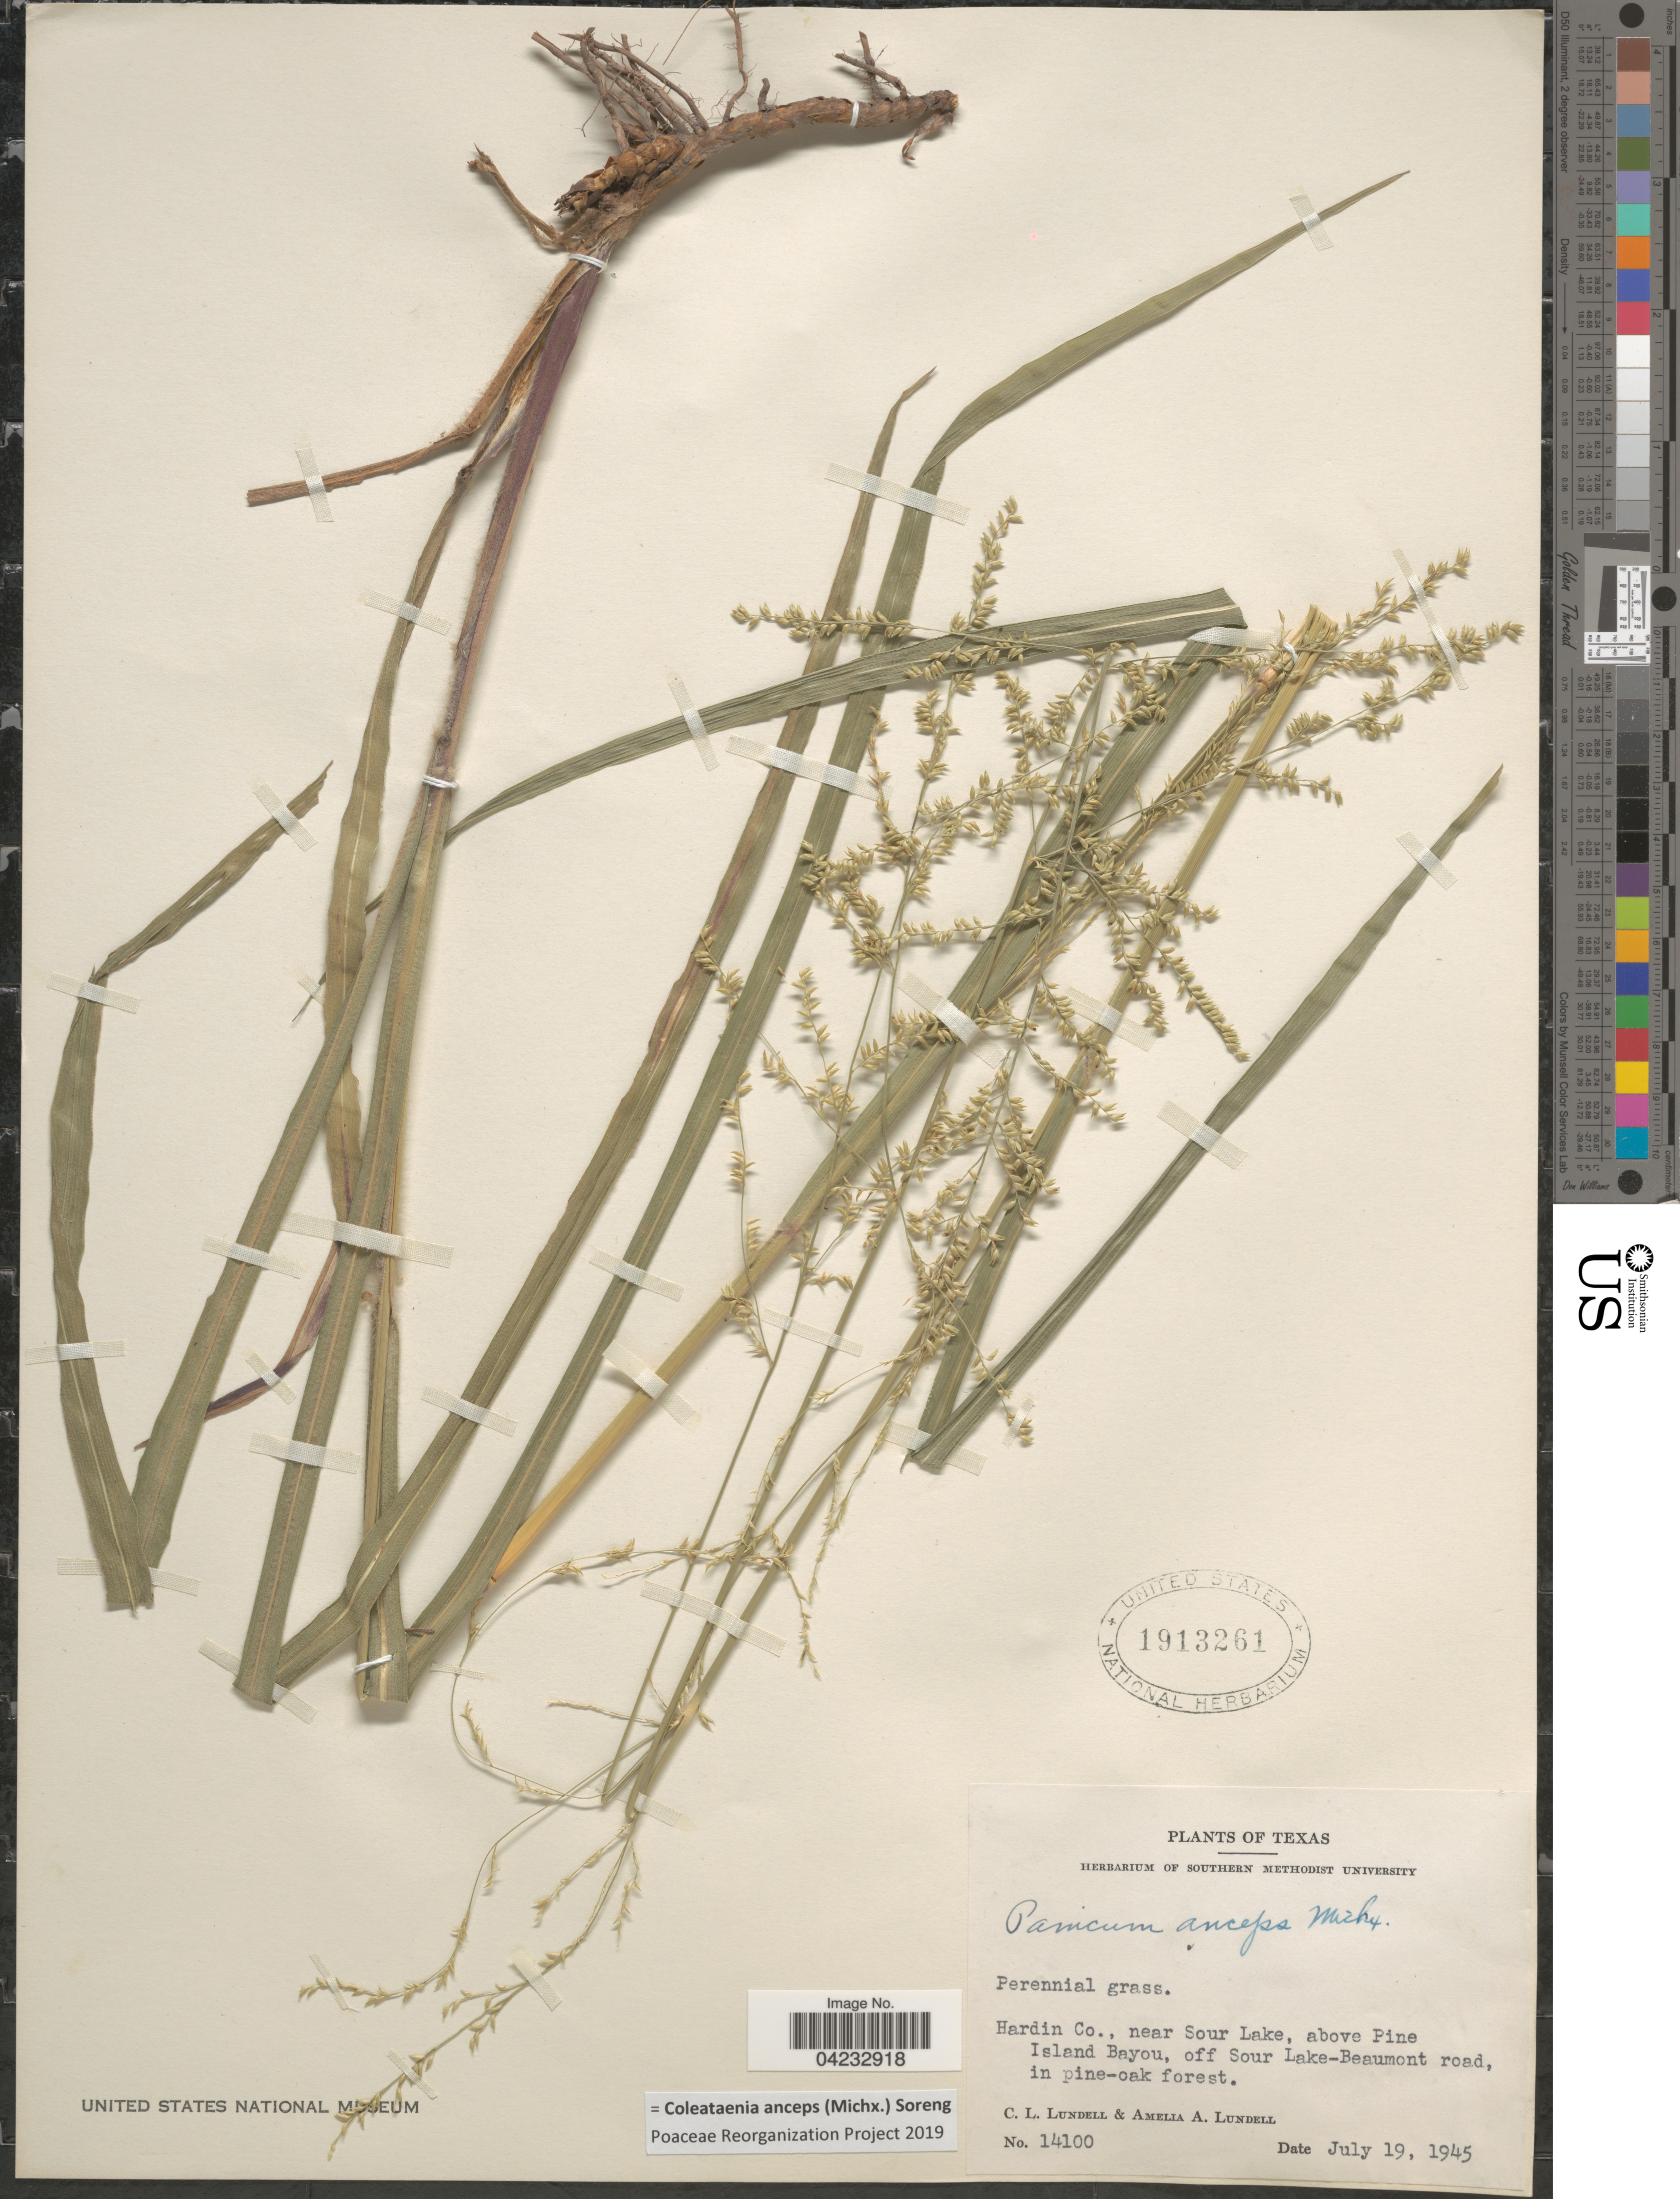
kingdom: Plantae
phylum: Tracheophyta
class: Liliopsida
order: Poales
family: Poaceae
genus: Coleataenia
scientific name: Coleataenia anceps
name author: (Michx.) Soreng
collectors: C. L. Lundell & A. A. Lundell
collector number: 14100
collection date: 1945-07-19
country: United States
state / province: Texas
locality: Hardin Co., near Sour Lake, above Pine Island Bayou, off Sour Lake-Beaumont road.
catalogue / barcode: US 1913261